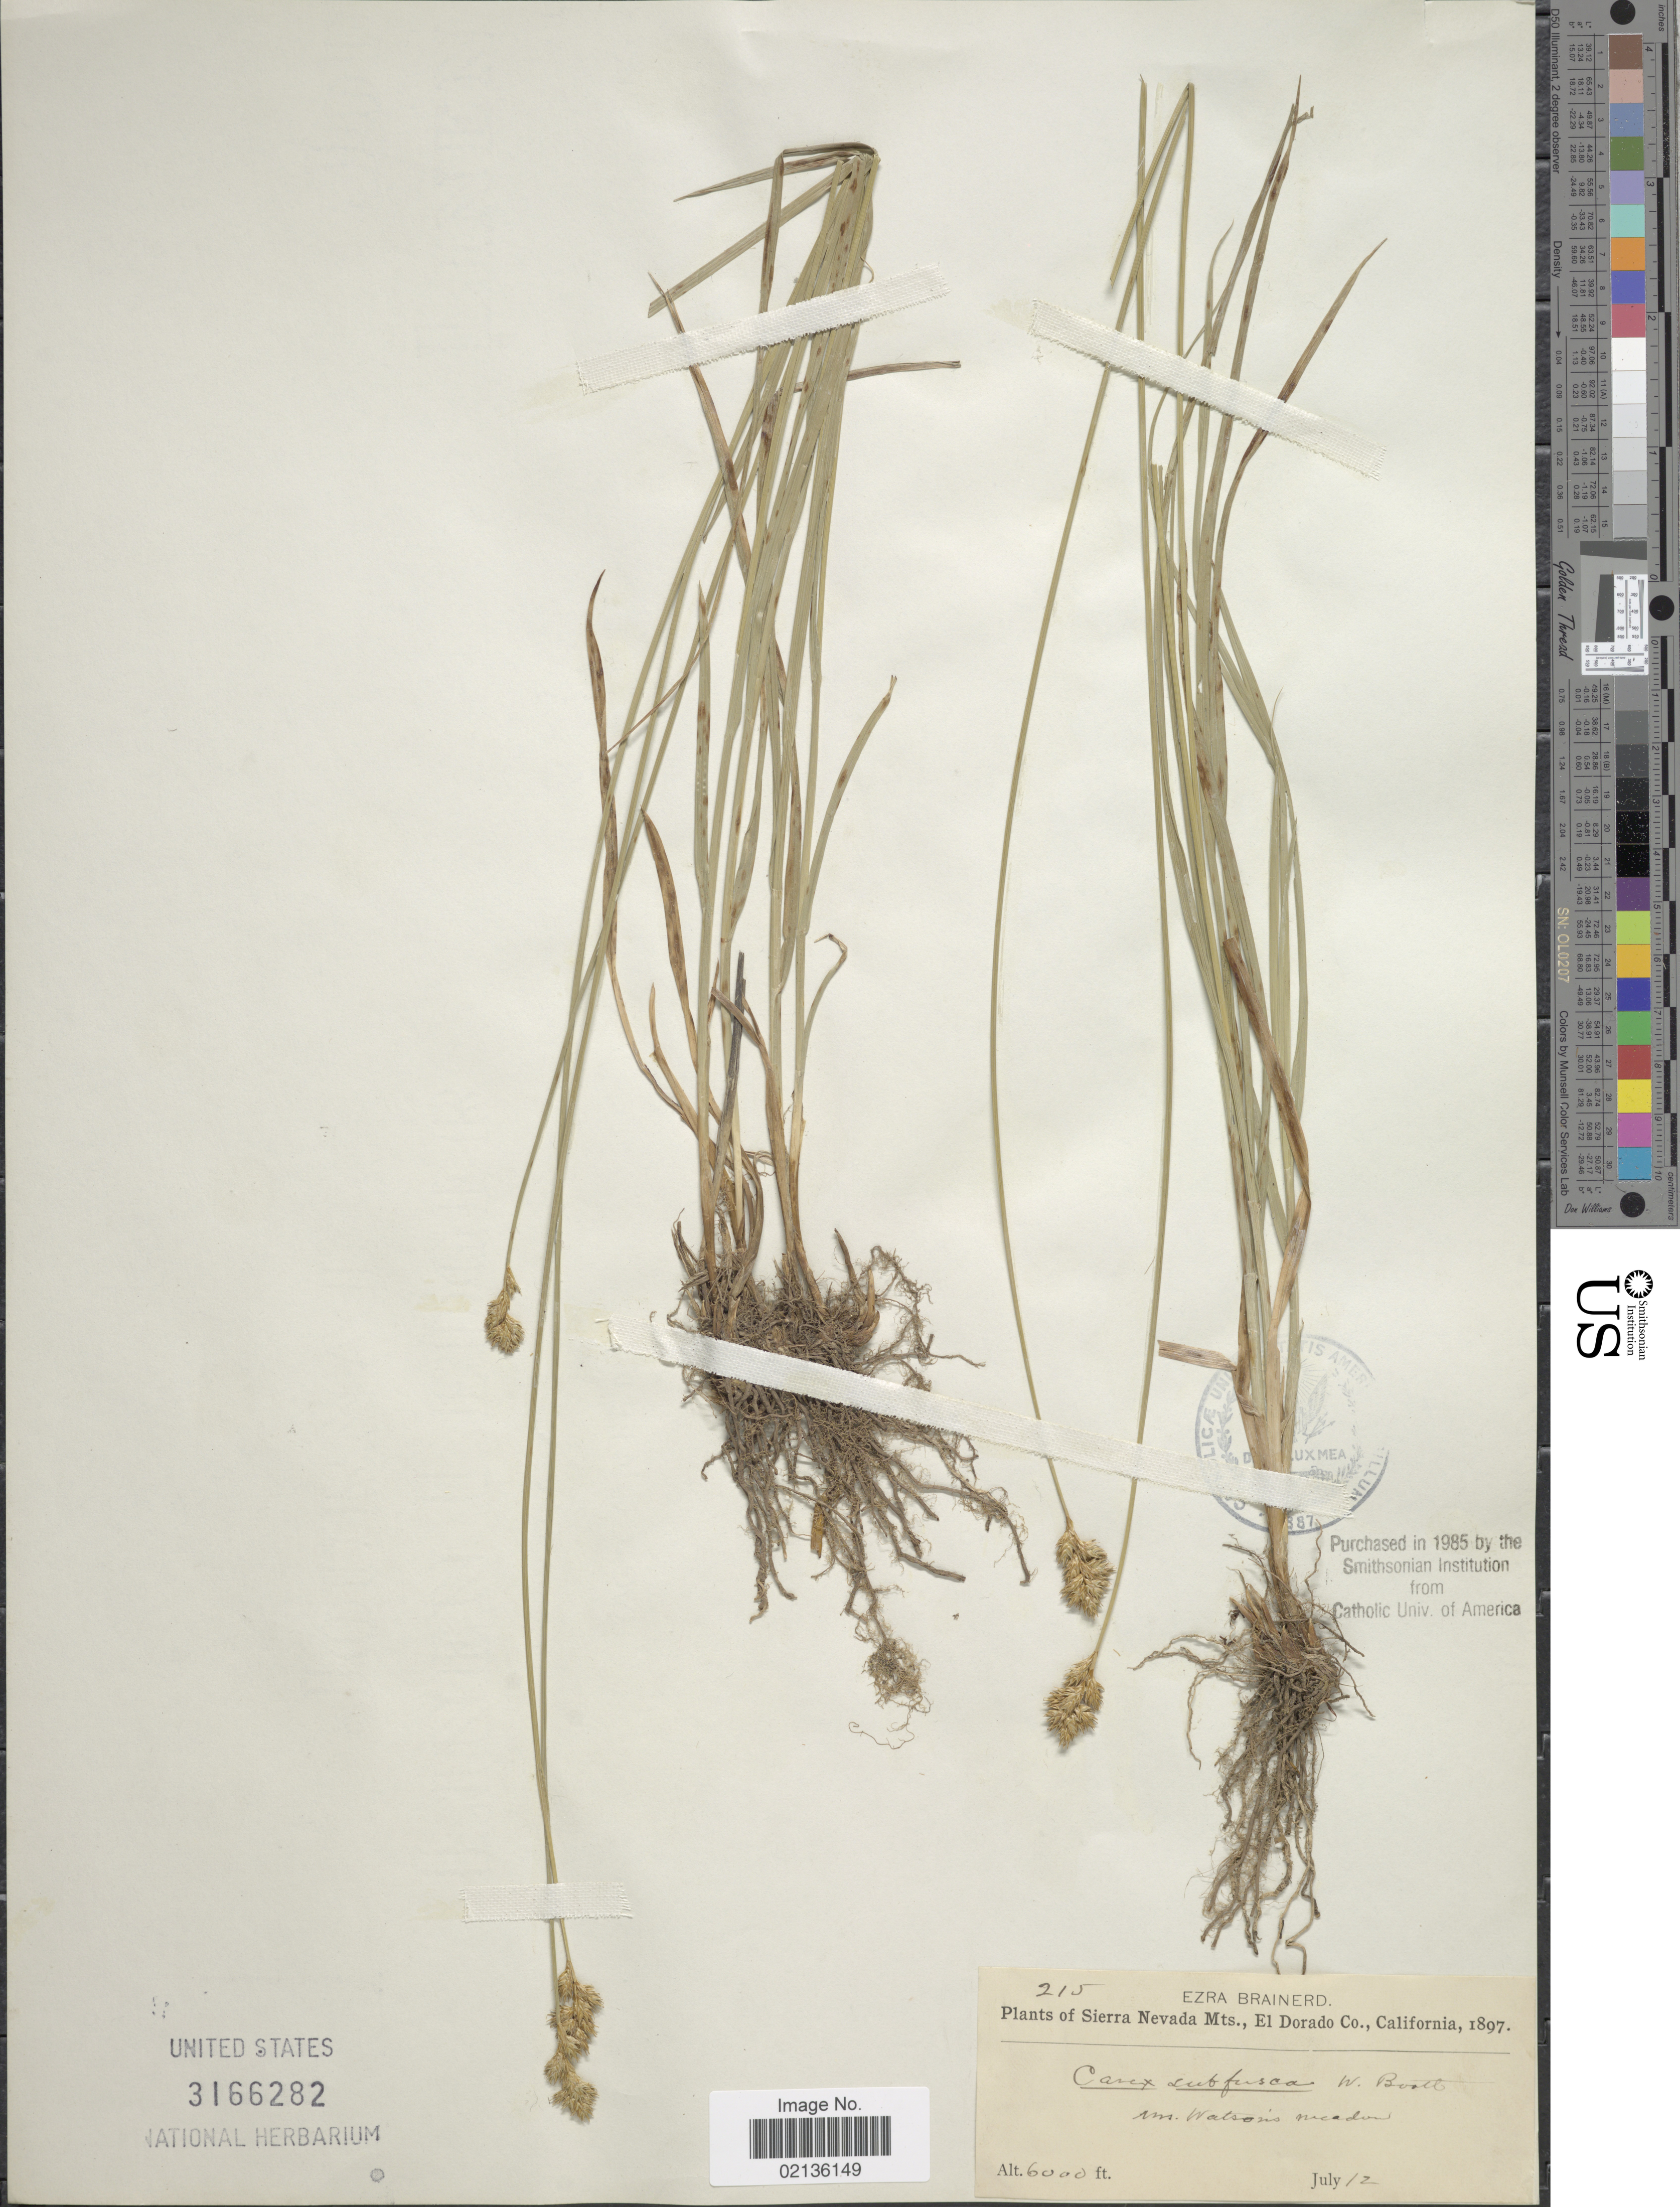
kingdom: Plantae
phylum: Tracheophyta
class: Liliopsida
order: Poales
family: Cyperaceae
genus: Carex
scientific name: Carex subfusca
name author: W. Boott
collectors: E. Brainerd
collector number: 215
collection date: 1897-07-12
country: United States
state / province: California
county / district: El Dorado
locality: Sierra Nevada Mts., El Dorado Co., ins. Watson's meadow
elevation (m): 1829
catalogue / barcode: US 3166282